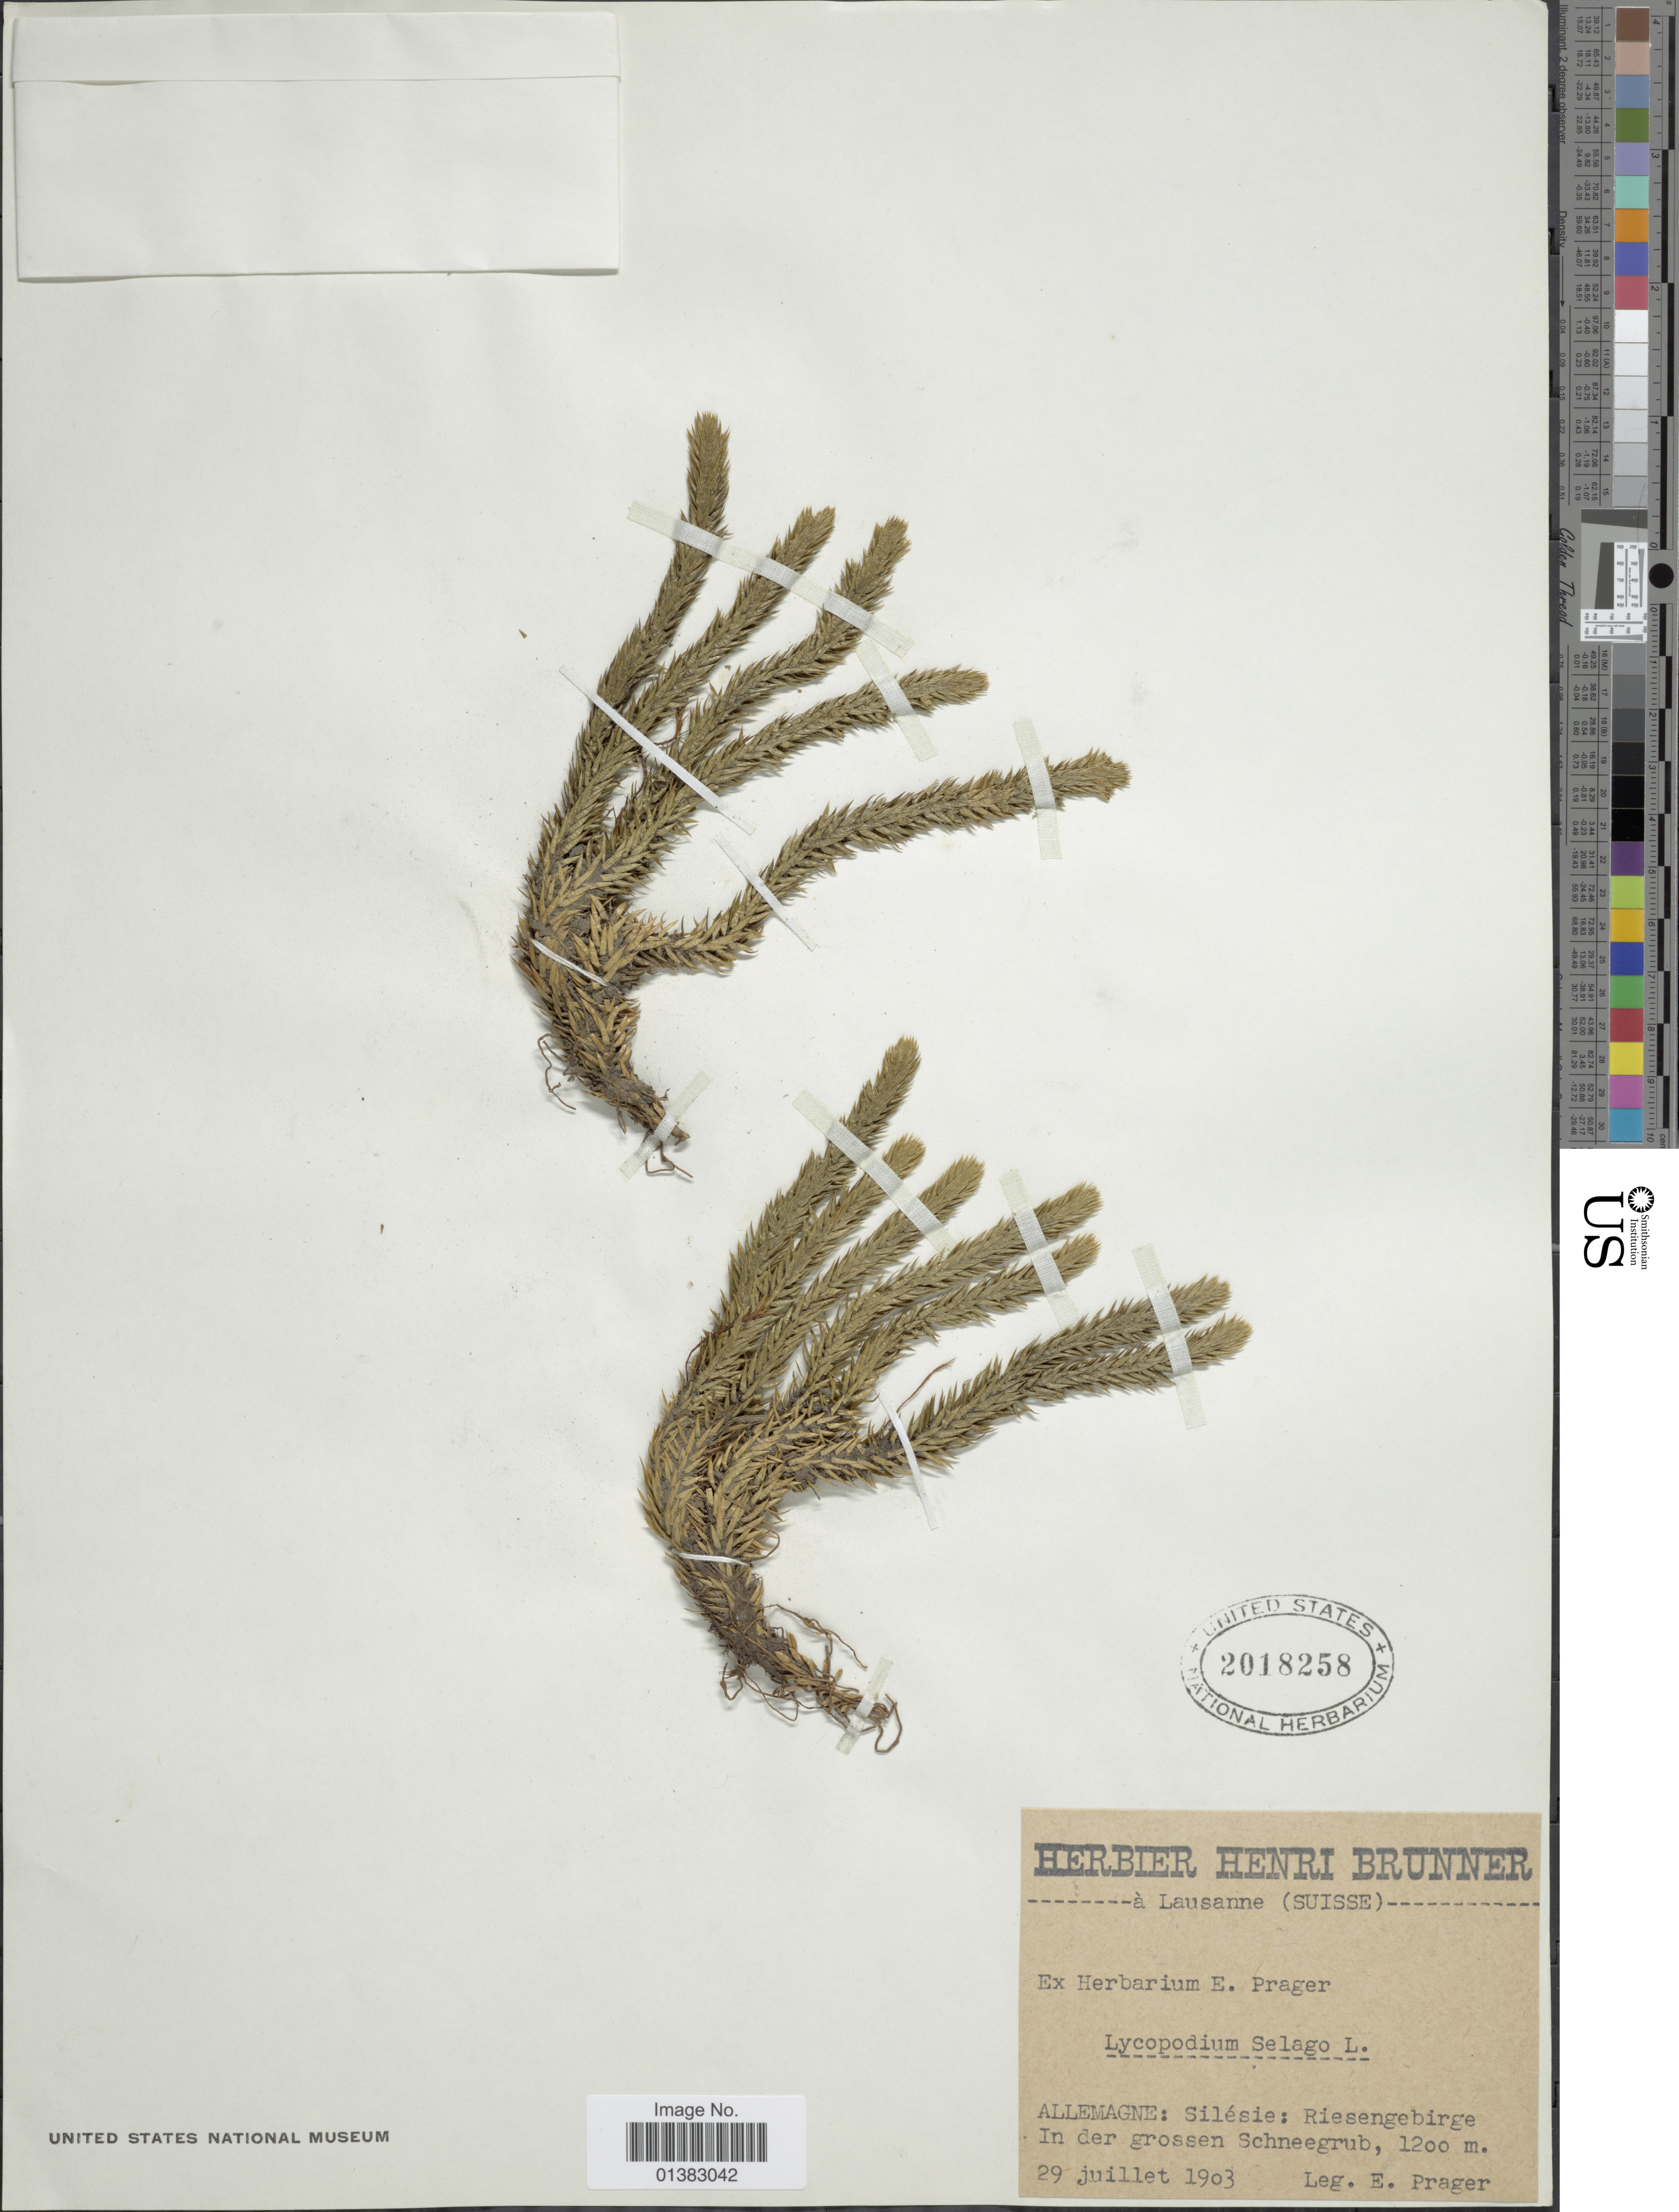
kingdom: Plantae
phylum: Tracheophyta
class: Lycopodiopsida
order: Lycopodiales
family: Lycopodiaceae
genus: Huperzia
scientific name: Huperzia selago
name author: (L.) Bernh. ex Schrank & Mart.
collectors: E. Prager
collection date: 1903-07-29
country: Switzerland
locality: Á Lausanne (Suisse), Allemagne: Silésie: Riesengebirge In der grossen Schneegrub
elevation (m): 1200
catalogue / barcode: US 2018258